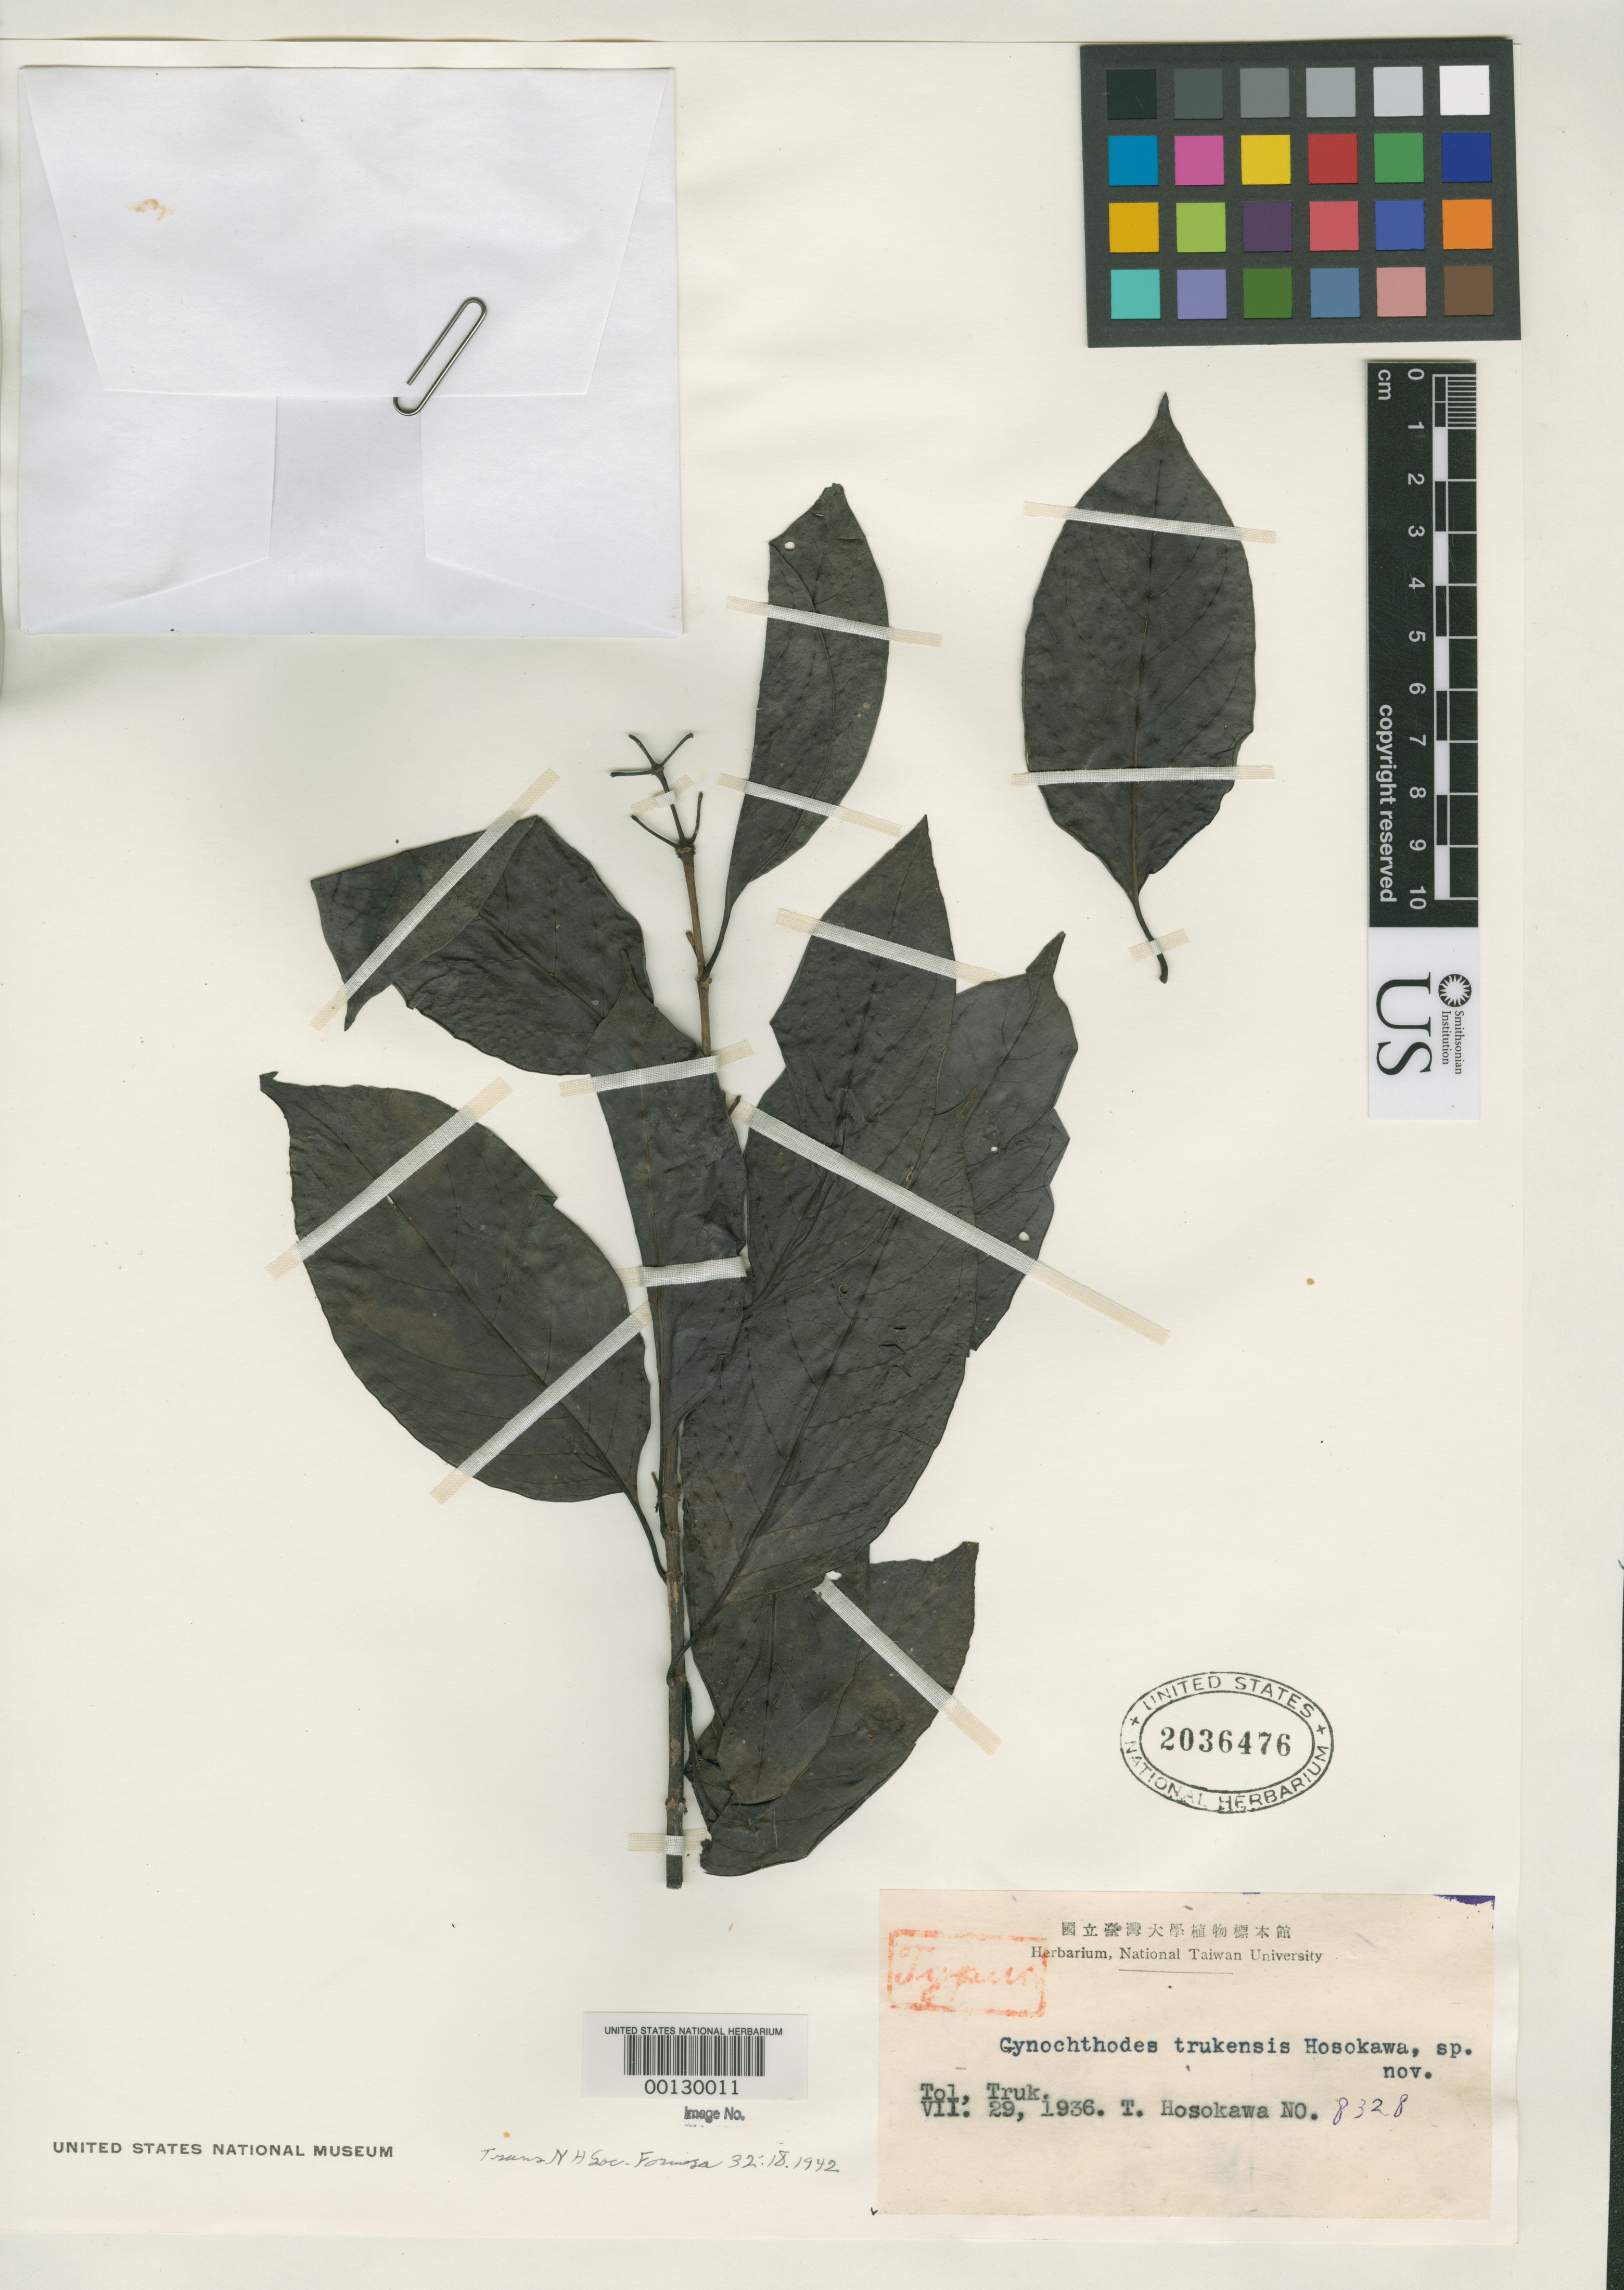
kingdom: Plantae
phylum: Tracheophyta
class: Magnoliopsida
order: Gentianales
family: Rubiaceae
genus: Gynochthodes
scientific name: Gynochthodes trukensis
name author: Hosok.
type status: Isotype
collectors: T. Hosokawa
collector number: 8328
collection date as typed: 29 Jul 1936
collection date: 1936-07-29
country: Micronesia, Federated States of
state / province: Truk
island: Truk (Chuuk) Is.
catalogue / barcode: US 2036476